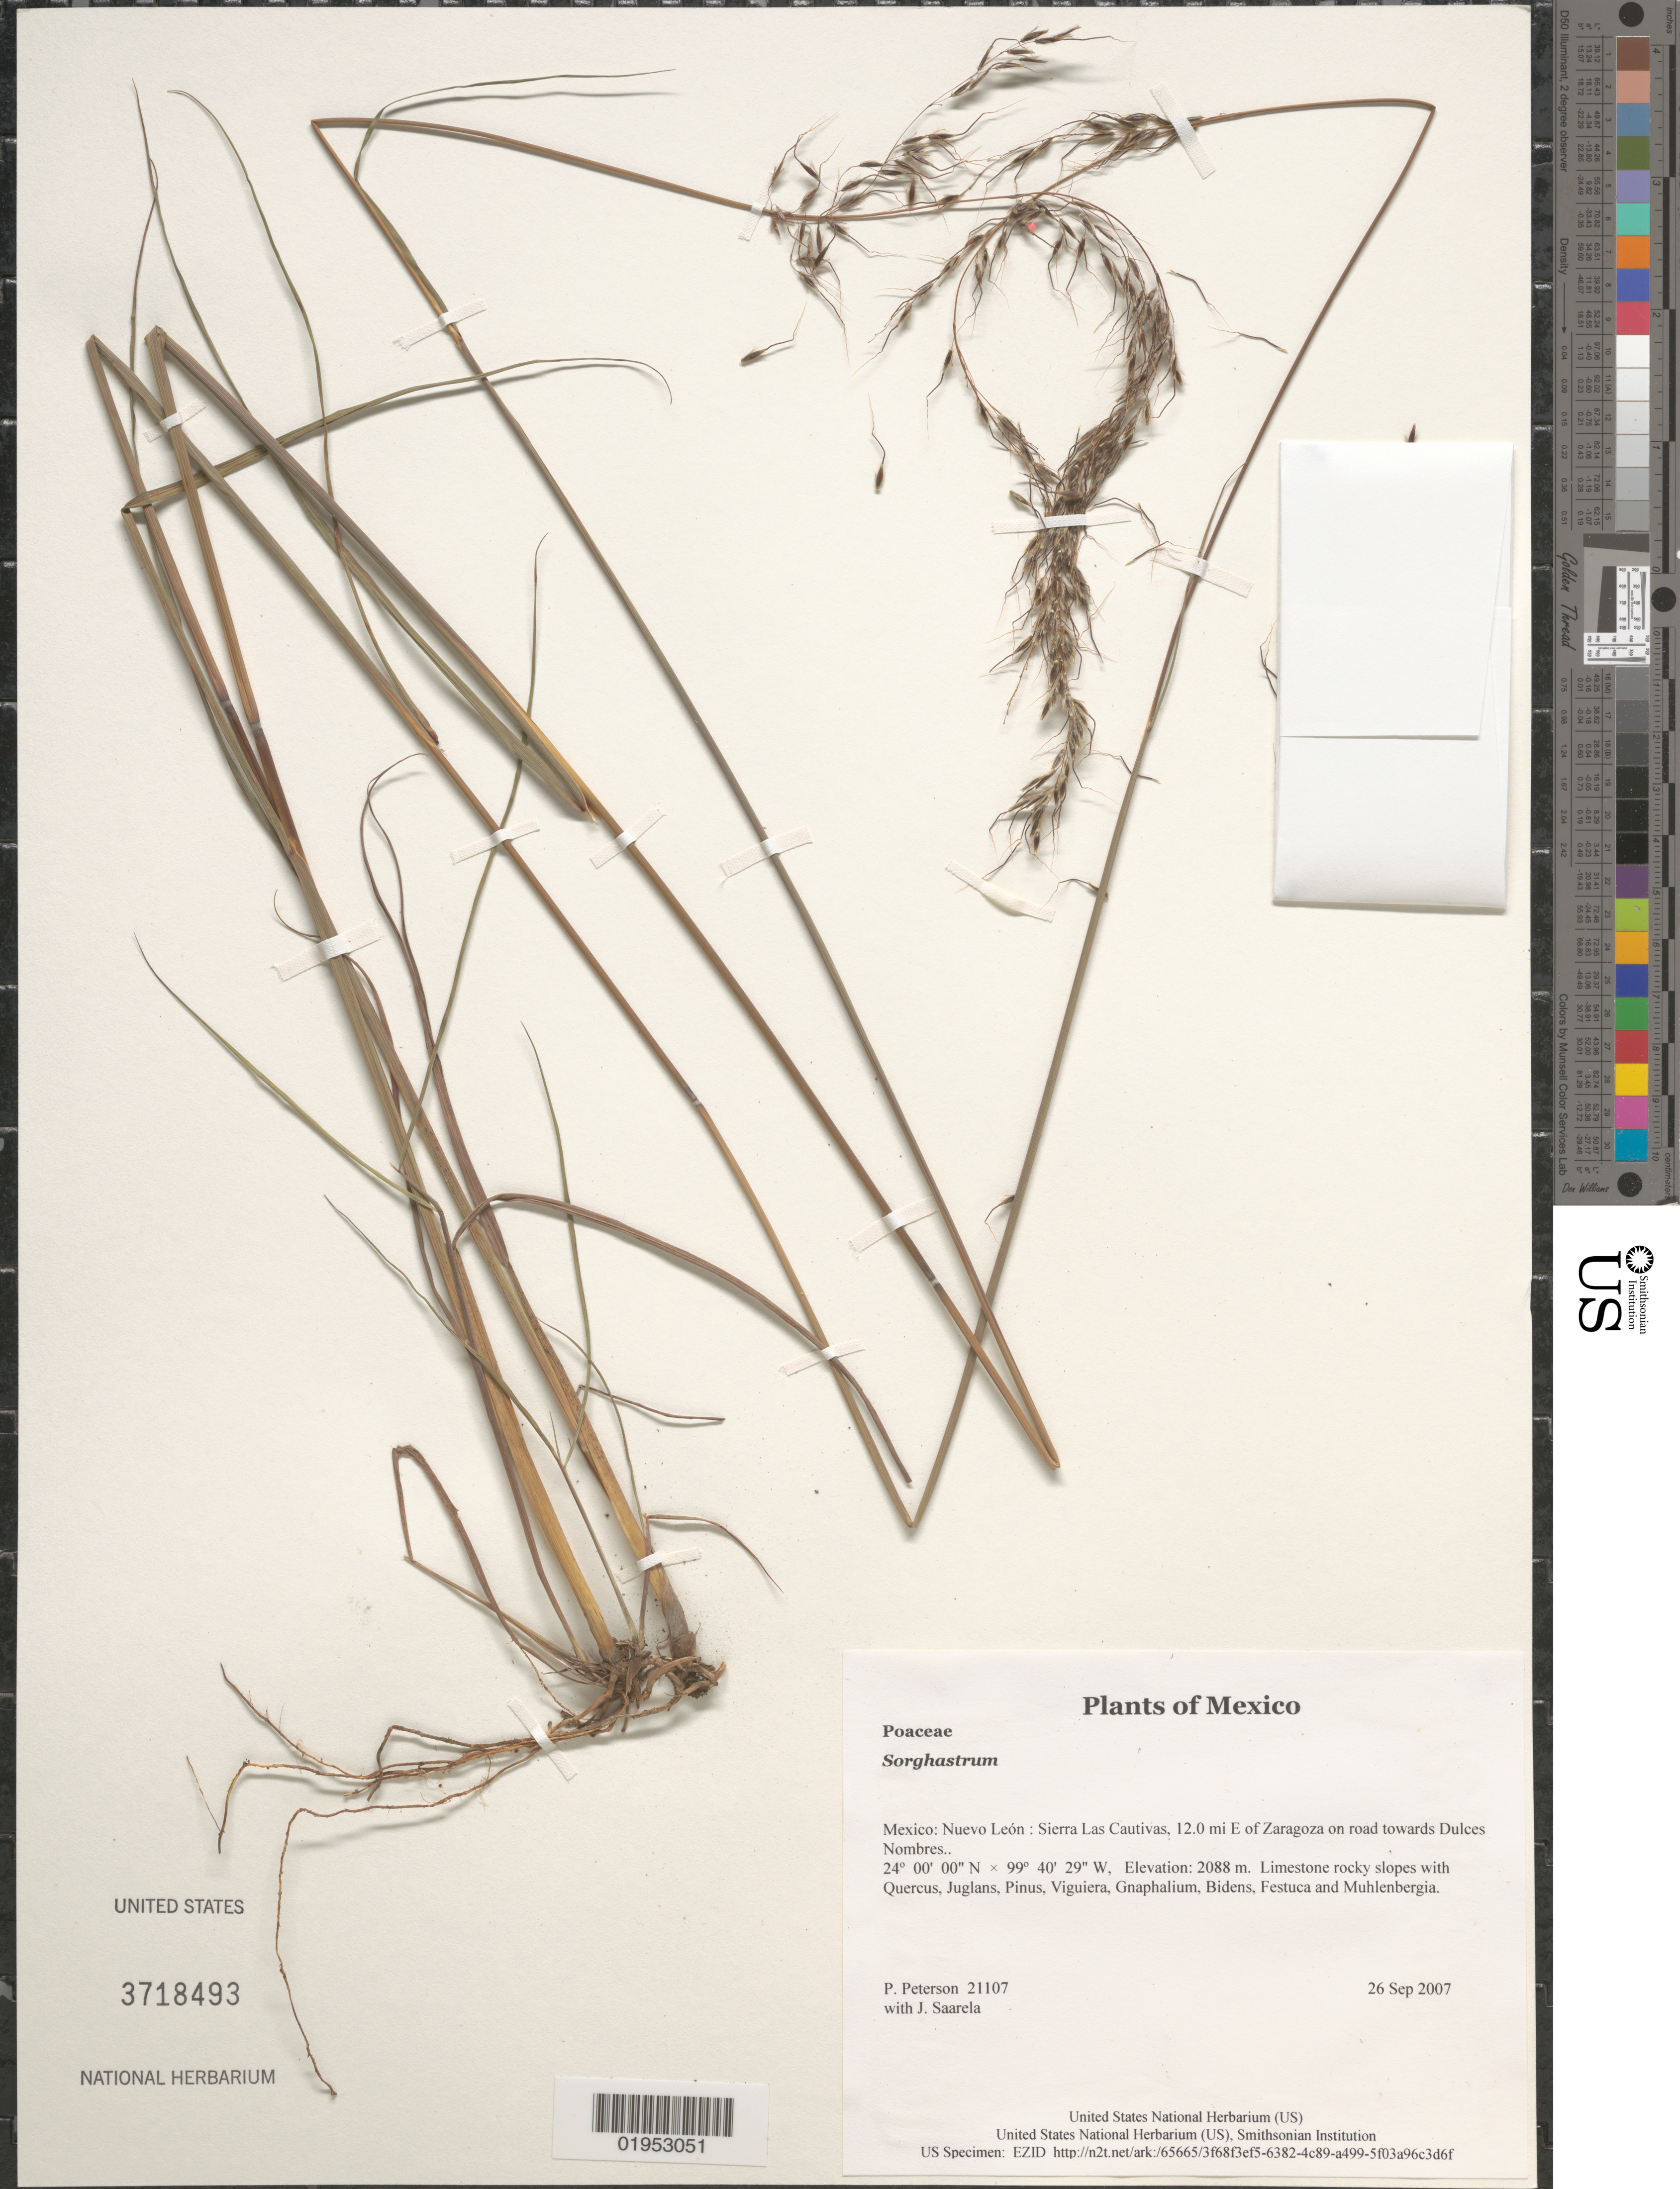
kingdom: Plantae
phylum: Tracheophyta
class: Liliopsida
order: Poales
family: Poaceae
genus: Sorghastrum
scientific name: Sorghastrum sp.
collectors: P. M. Peterson & J. Saarela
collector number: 21107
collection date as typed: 26 Sep 2007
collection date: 2007-09-26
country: Mexico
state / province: Nuevo León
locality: Sierra Las Cautivas, 12.0 mi E of Zaragoza on road towards Dulces Nombres..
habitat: Limestone rocky slopes with Quercus, Juglans, Pinus, Viguiera, Gnaphalium, Bidens, Festuca and Muhlenbergia.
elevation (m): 2088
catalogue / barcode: US 3718493